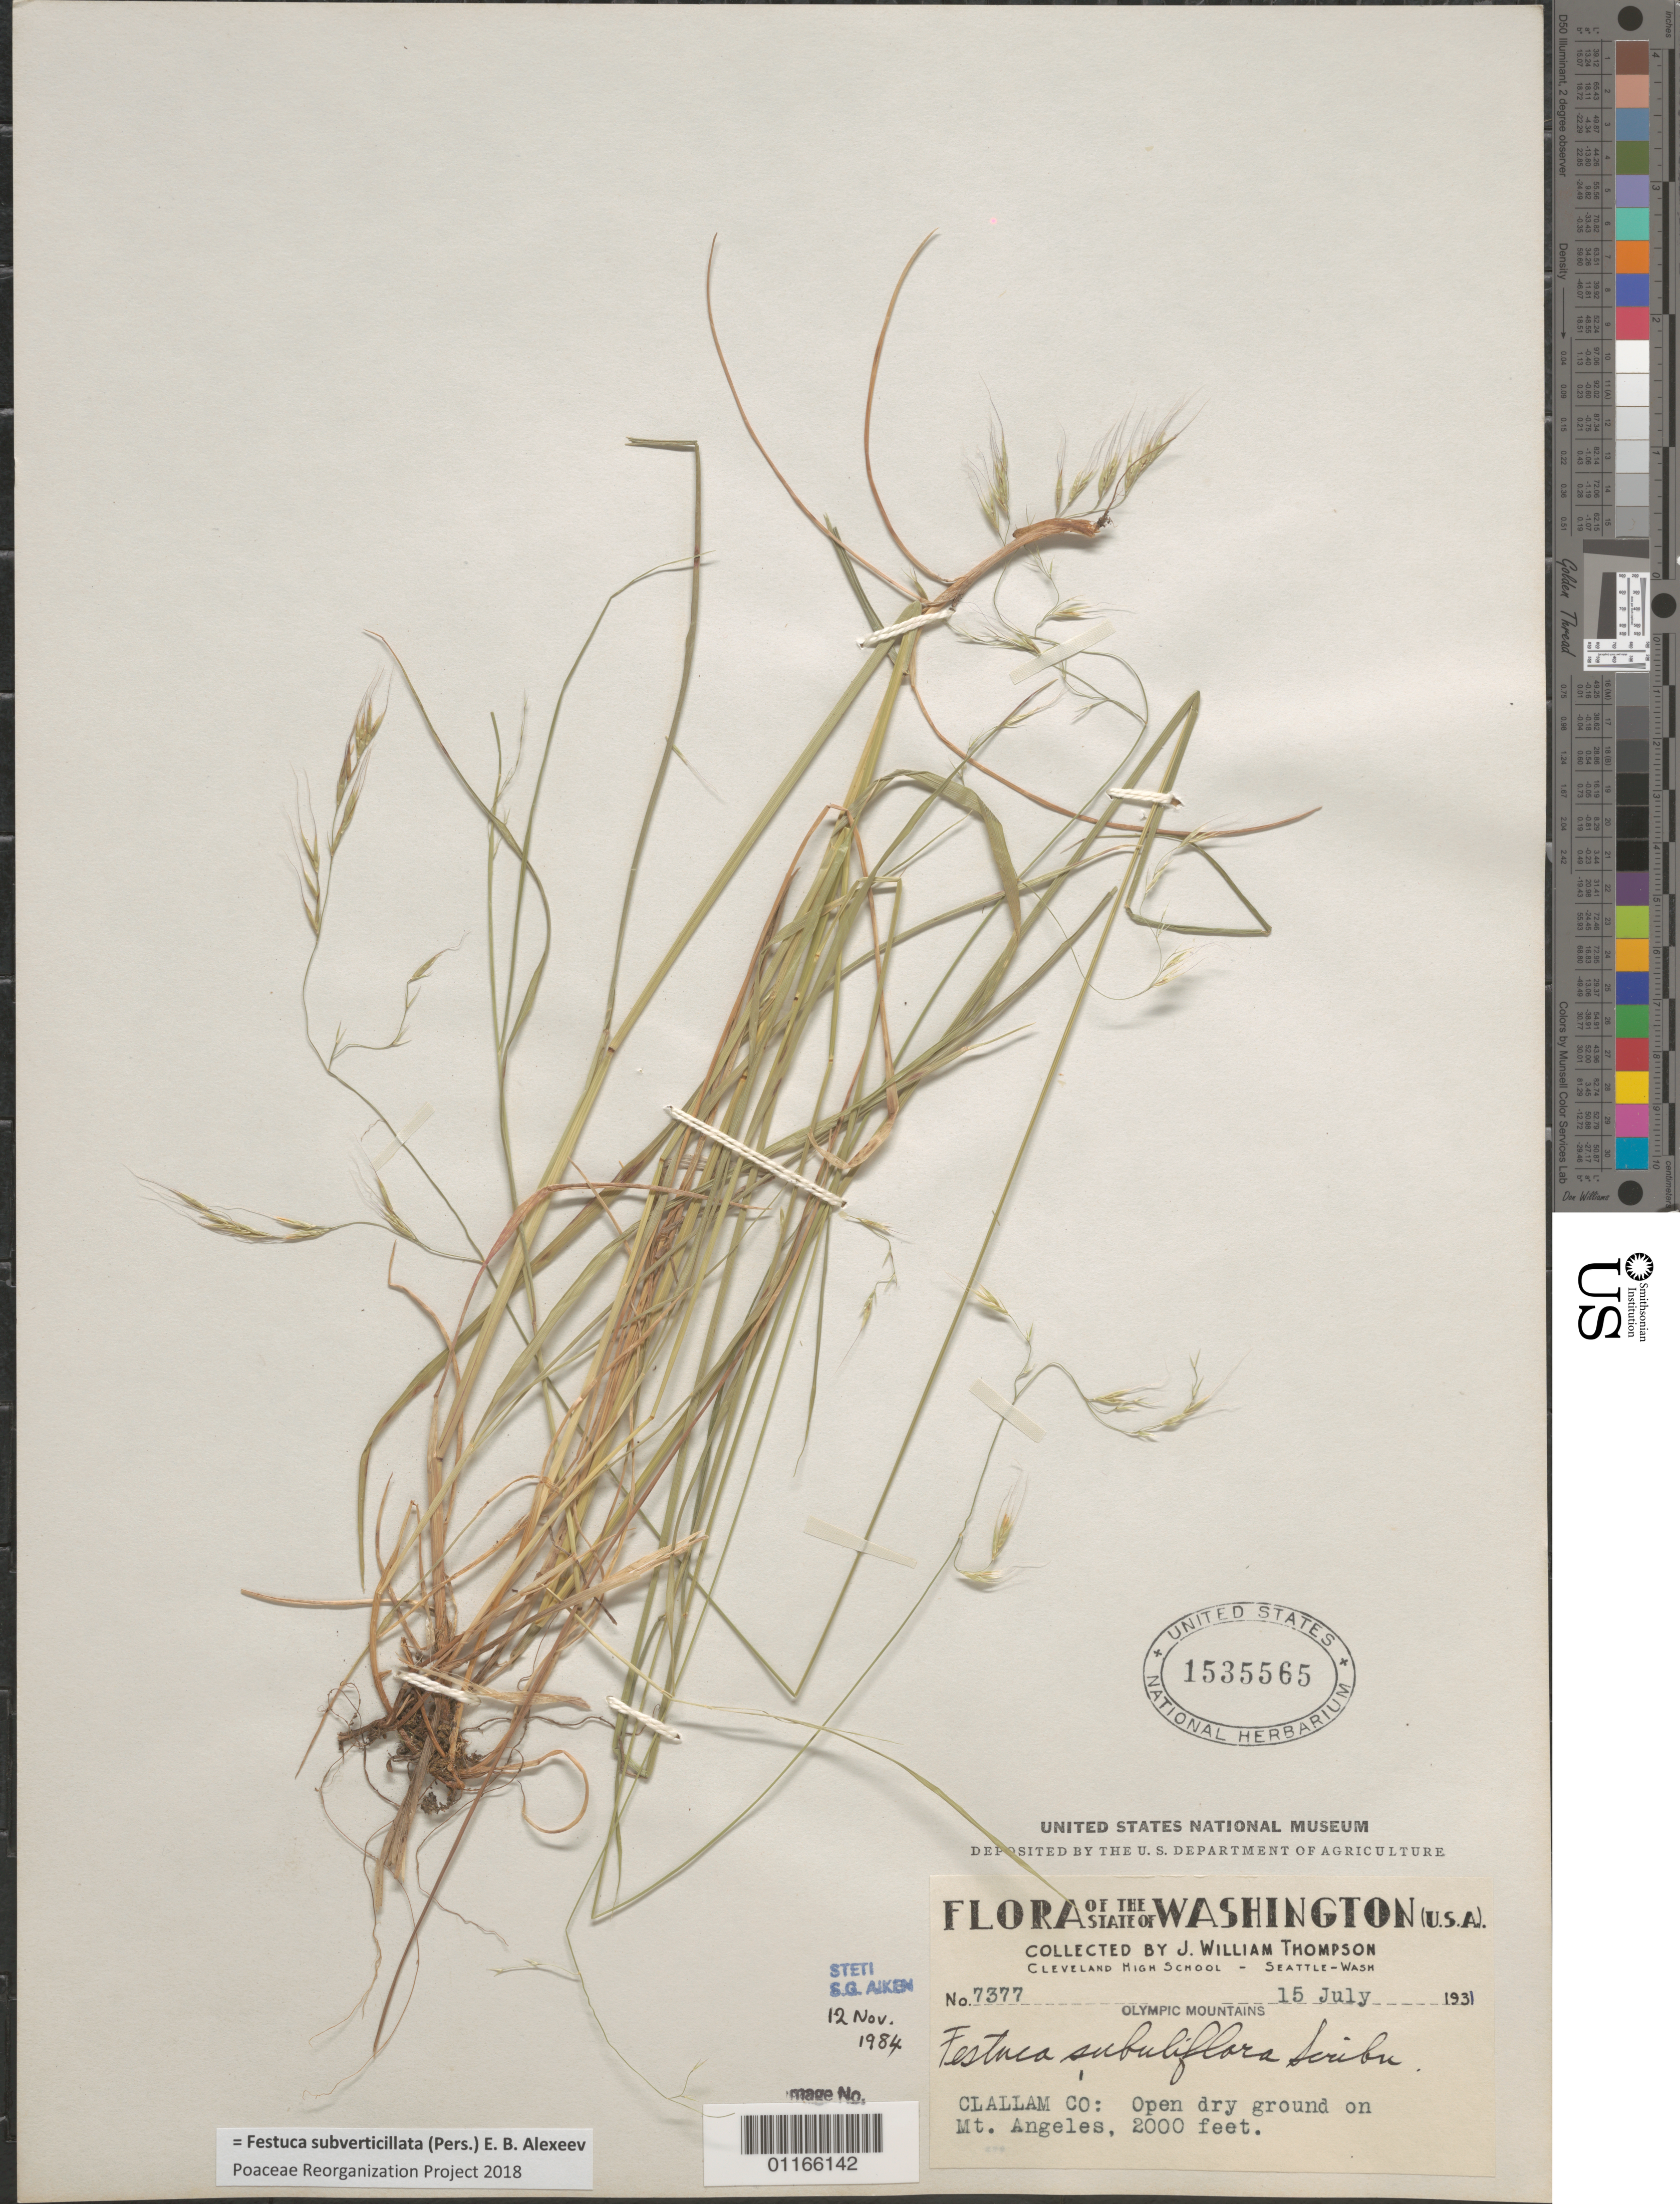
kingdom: Plantae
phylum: Tracheophyta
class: Liliopsida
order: Poales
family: Poaceae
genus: Festuca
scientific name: Festuca subverticillata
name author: (Pers.) E.B. Alexeev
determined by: Poaceae Reorganization Project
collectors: J. W. Thompson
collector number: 7377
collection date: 1931-07-15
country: United States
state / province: Washington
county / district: Clallam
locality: Mt. Angeles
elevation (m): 610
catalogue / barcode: US 1535565